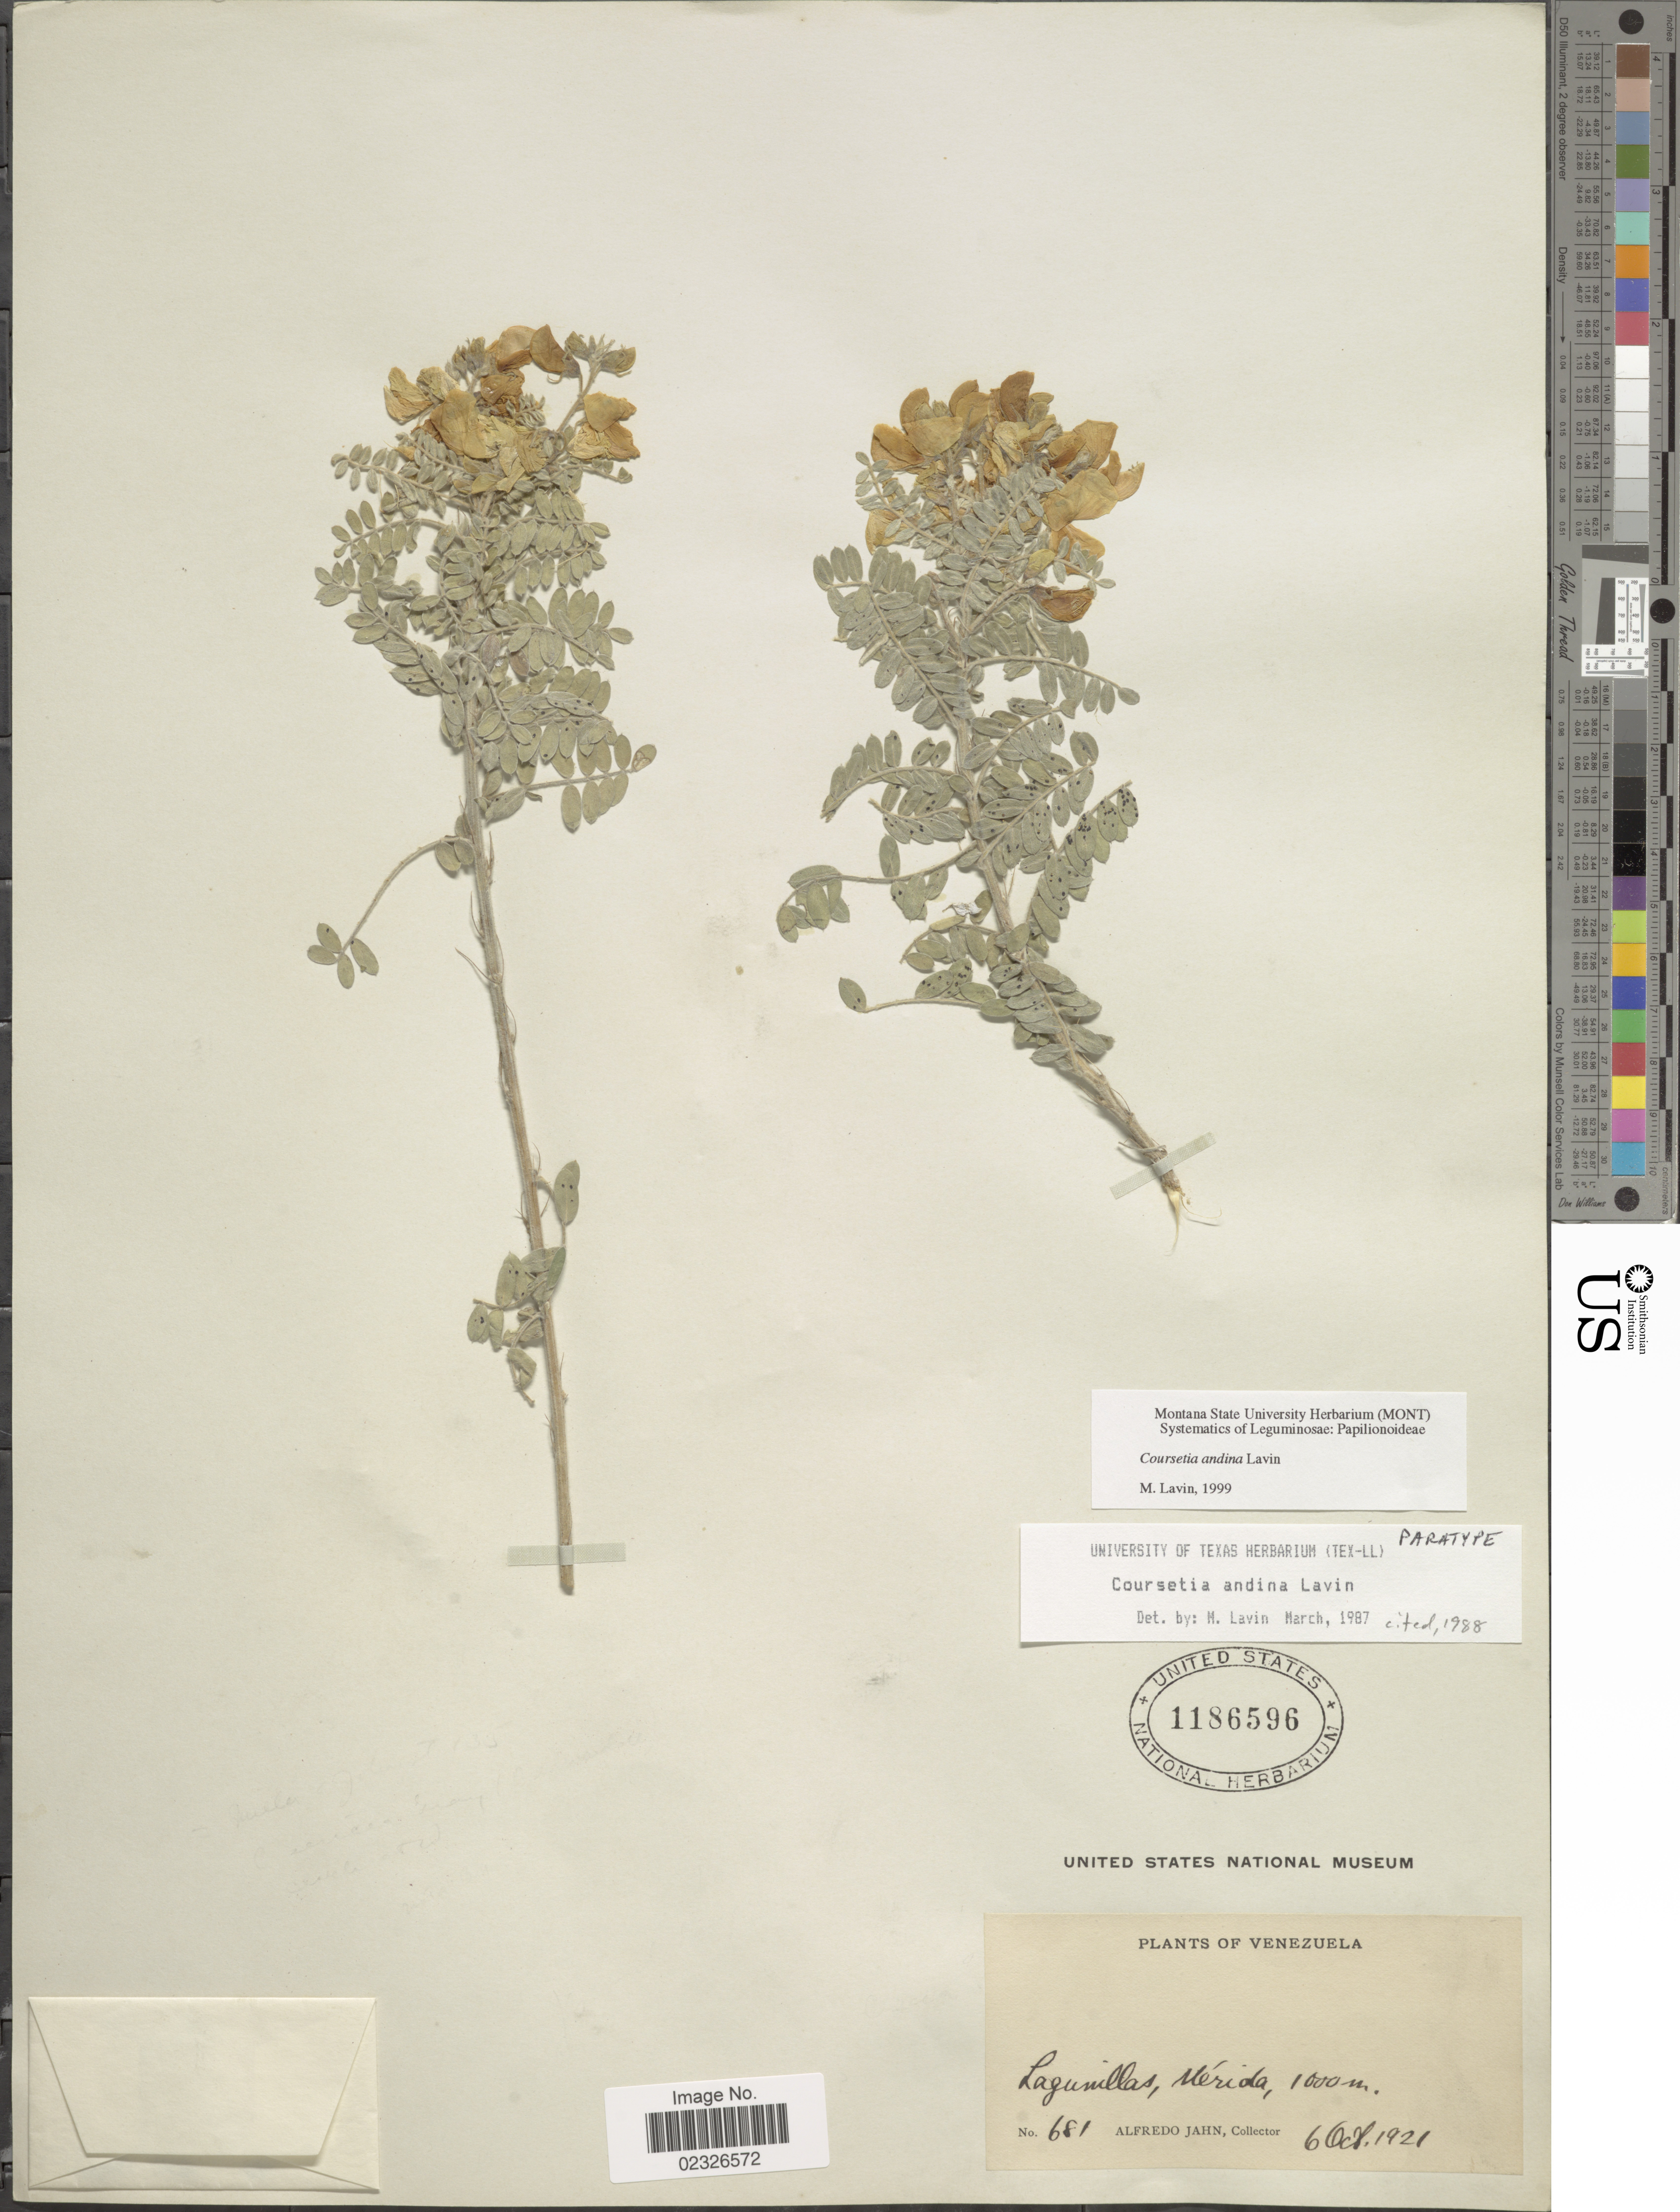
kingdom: Plantae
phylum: Tracheophyta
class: Magnoliopsida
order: Fabales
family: Fabaceae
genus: Coursetia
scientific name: Coursetia andina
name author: Lavin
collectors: A. Jahn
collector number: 681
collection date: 1921-10-06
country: Venezuela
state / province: Mérida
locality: Lagunillas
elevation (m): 1000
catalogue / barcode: US 1186596